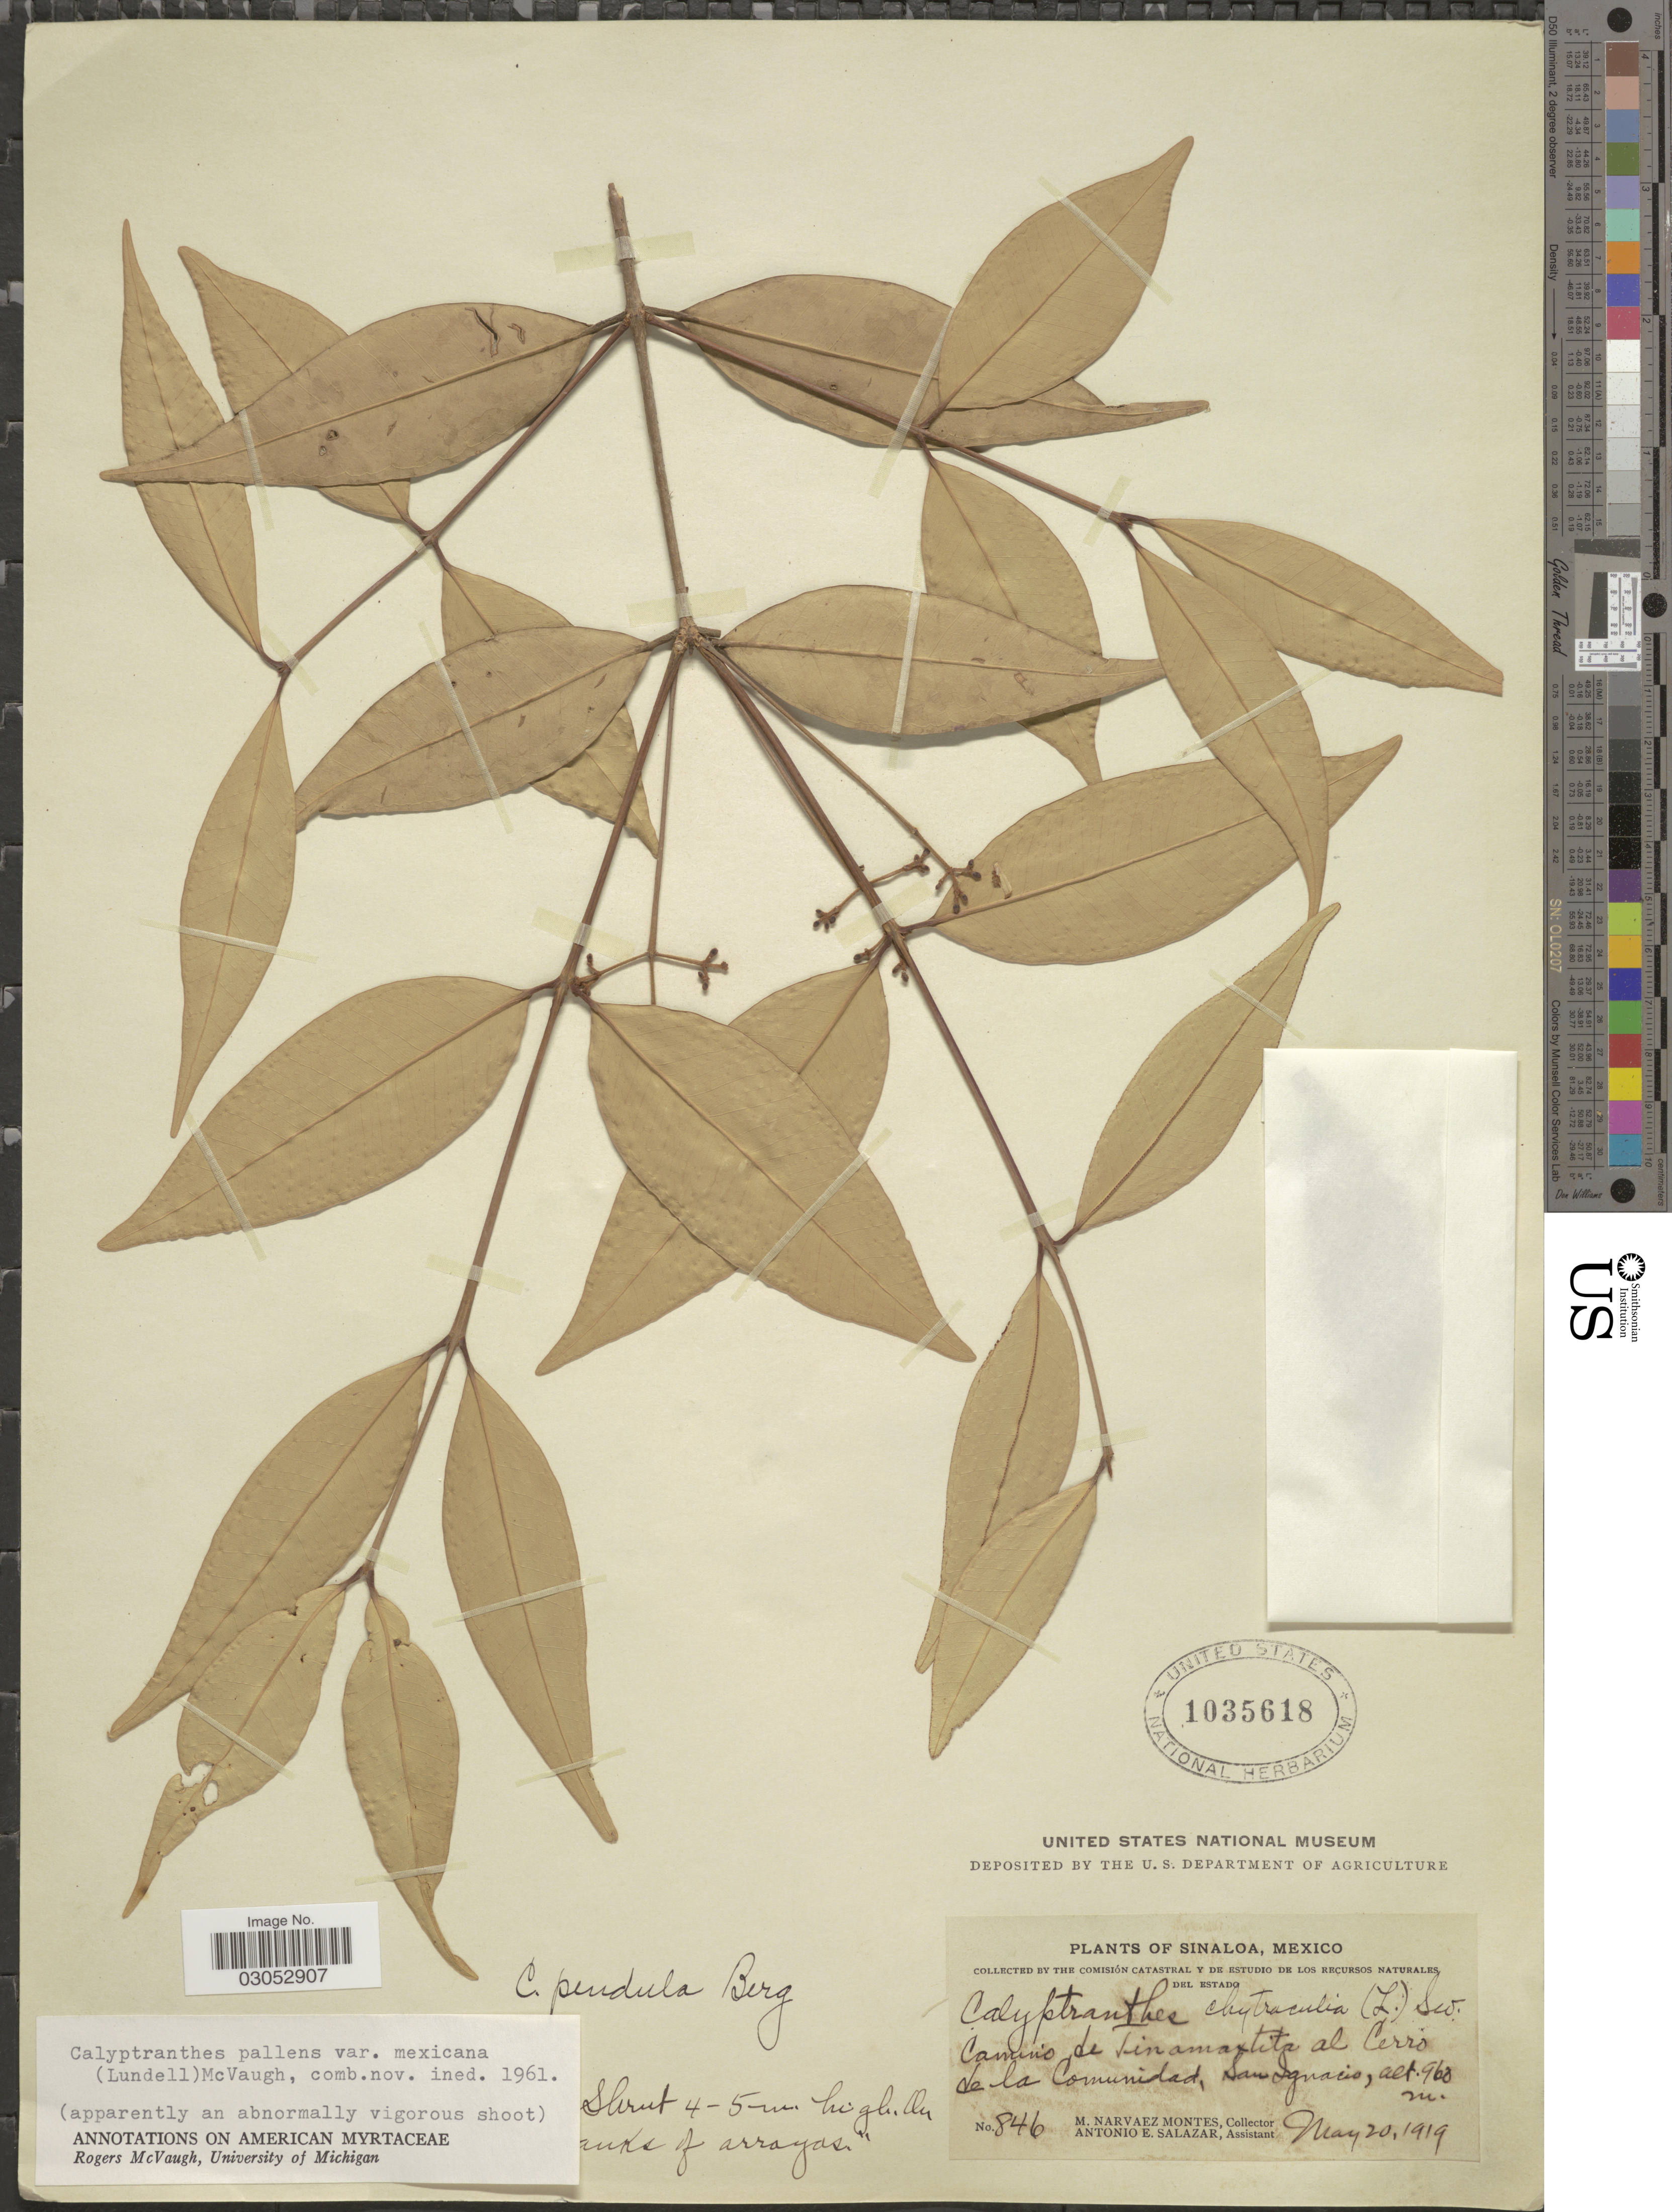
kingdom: Plantae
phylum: Tracheophyta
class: Magnoliopsida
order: Myrtales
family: Myrtaceae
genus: Myrcia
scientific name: Myrcia neopallens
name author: A.R. Lourenço & E. Lucas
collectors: M. Narvaez-Montes & A. E. Salazar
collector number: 846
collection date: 1919-05-20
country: Mexico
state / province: Sinaloa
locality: Camino de Tinamaxtita al Cerro de la Comunidad, San Ignacio.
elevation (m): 960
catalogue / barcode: US 1035618